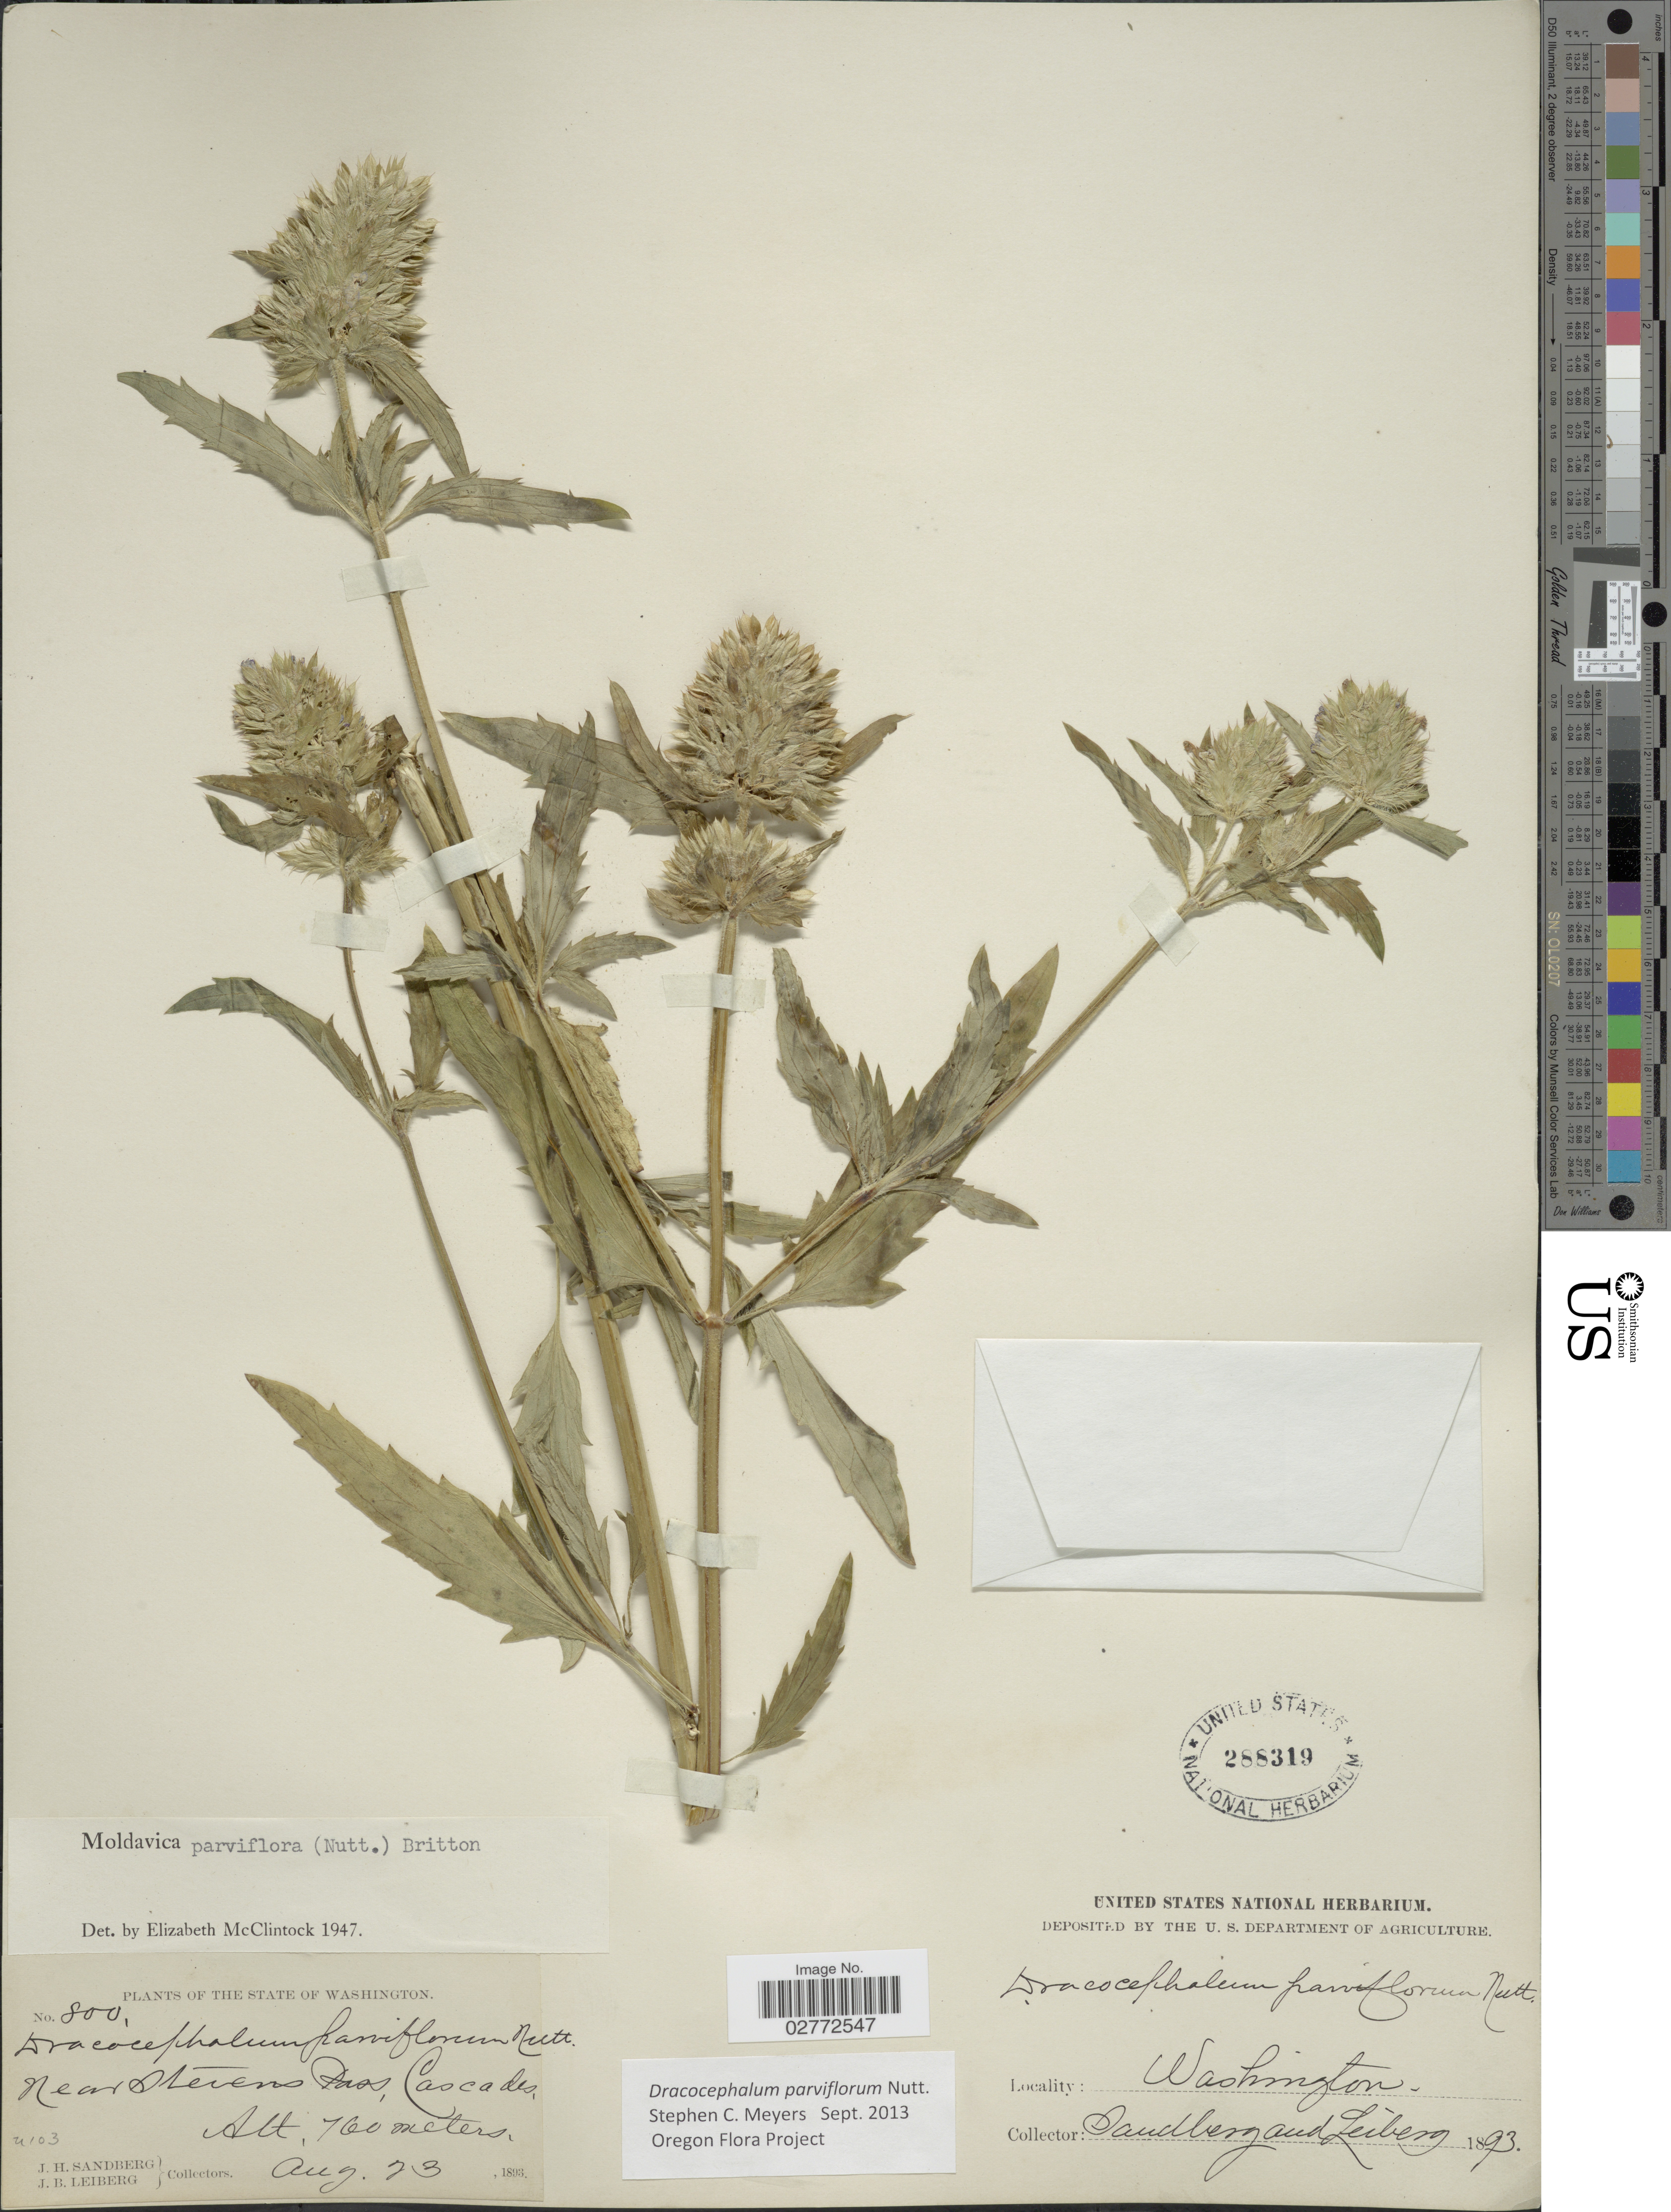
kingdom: Plantae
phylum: Tracheophyta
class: Magnoliopsida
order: Lamiales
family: Lamiaceae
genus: Dracocephalum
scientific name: Dracocephalum parviflorum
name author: Nutt.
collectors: J. H. Sandberg & J. B. Leiberg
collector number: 800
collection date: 1893-08-23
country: United States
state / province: Washington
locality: Near Stevens Pass, Cascades.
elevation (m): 760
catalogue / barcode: US 288319